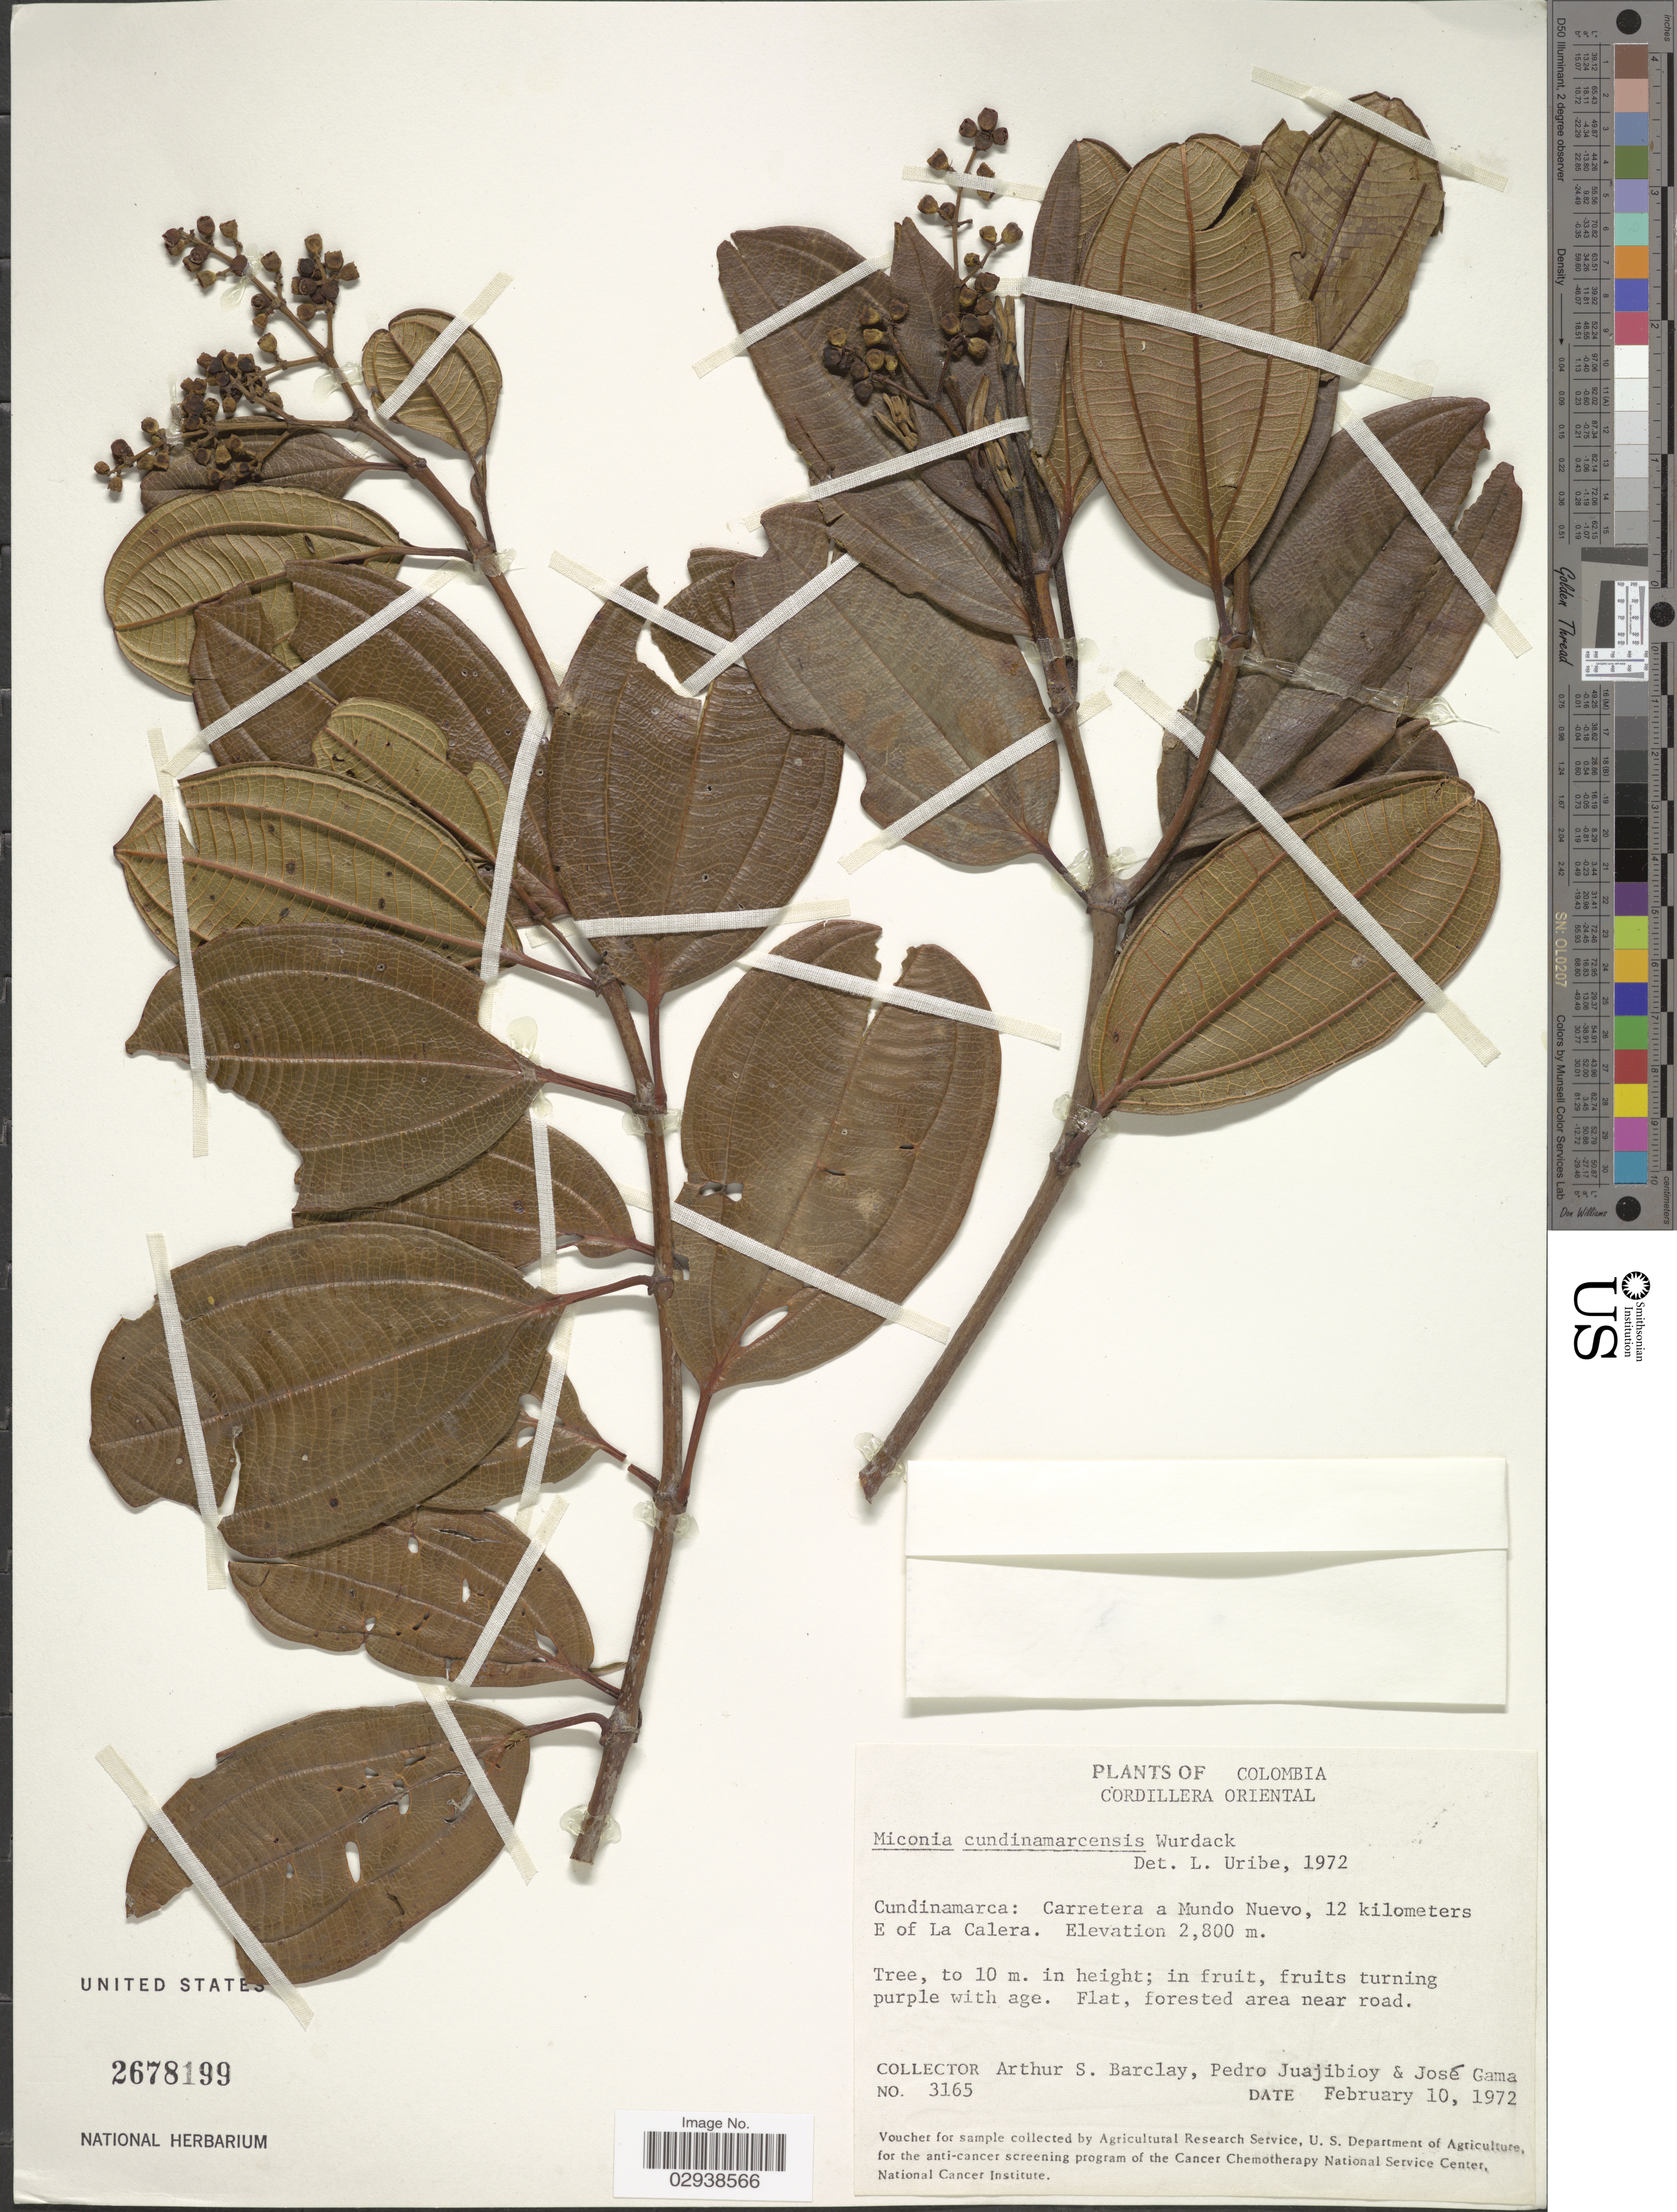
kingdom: Plantae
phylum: Tracheophyta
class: Magnoliopsida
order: Myrtales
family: Melastomataceae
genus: Miconia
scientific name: Miconia cundinamarcensis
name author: Wurdack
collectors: A. S. Barclay, P. Juajibioy & J. Gama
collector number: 3165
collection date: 1972-02-10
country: Colombia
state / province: Cundinamarca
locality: Carretera a Mundo Nuevo, 12 kilometers E of La Calera, Cordillera Oriental.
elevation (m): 2800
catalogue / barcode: US 2678199